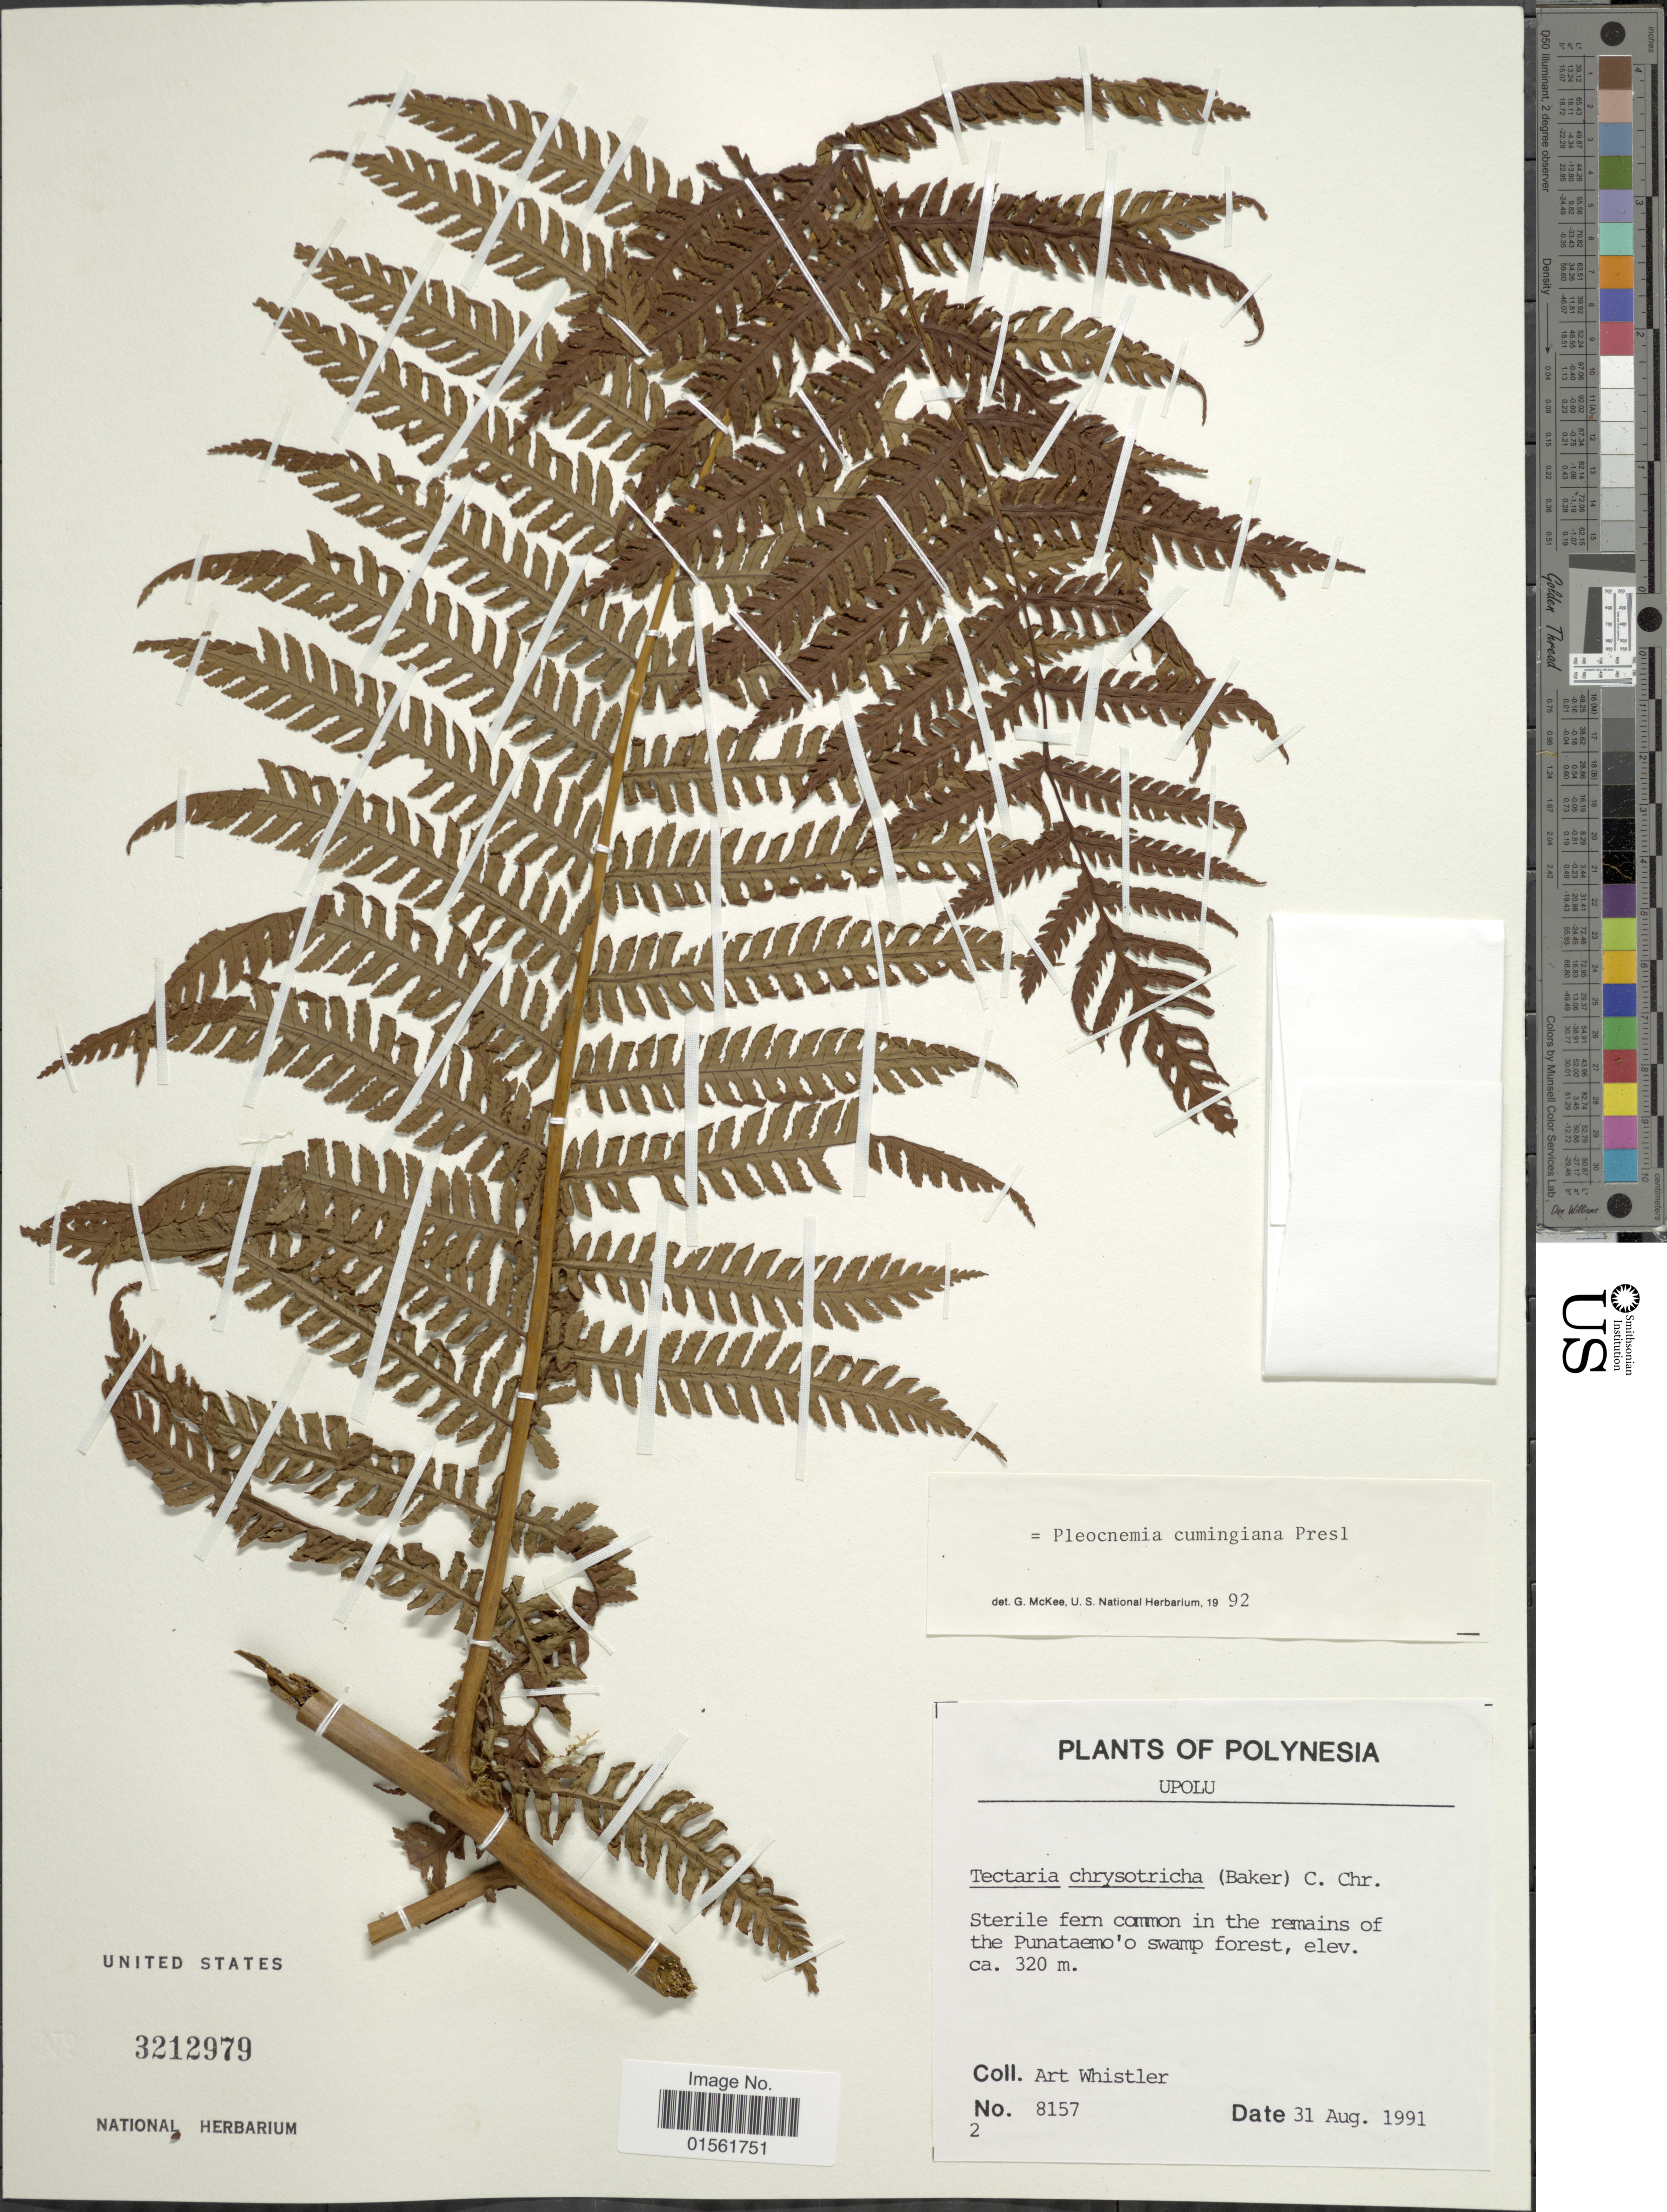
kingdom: Plantae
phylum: Tracheophyta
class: Polypodiopsida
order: Polypodiales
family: Dryopteridaceae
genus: Pleocnemia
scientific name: Pleocnemia cumingiana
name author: C. Presl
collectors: A. Whistler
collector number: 8157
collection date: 1991-08-31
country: Samoa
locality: Polynesia. Upolu. In the remains of the Punataemo'o swamp forest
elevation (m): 320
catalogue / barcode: US 3212979